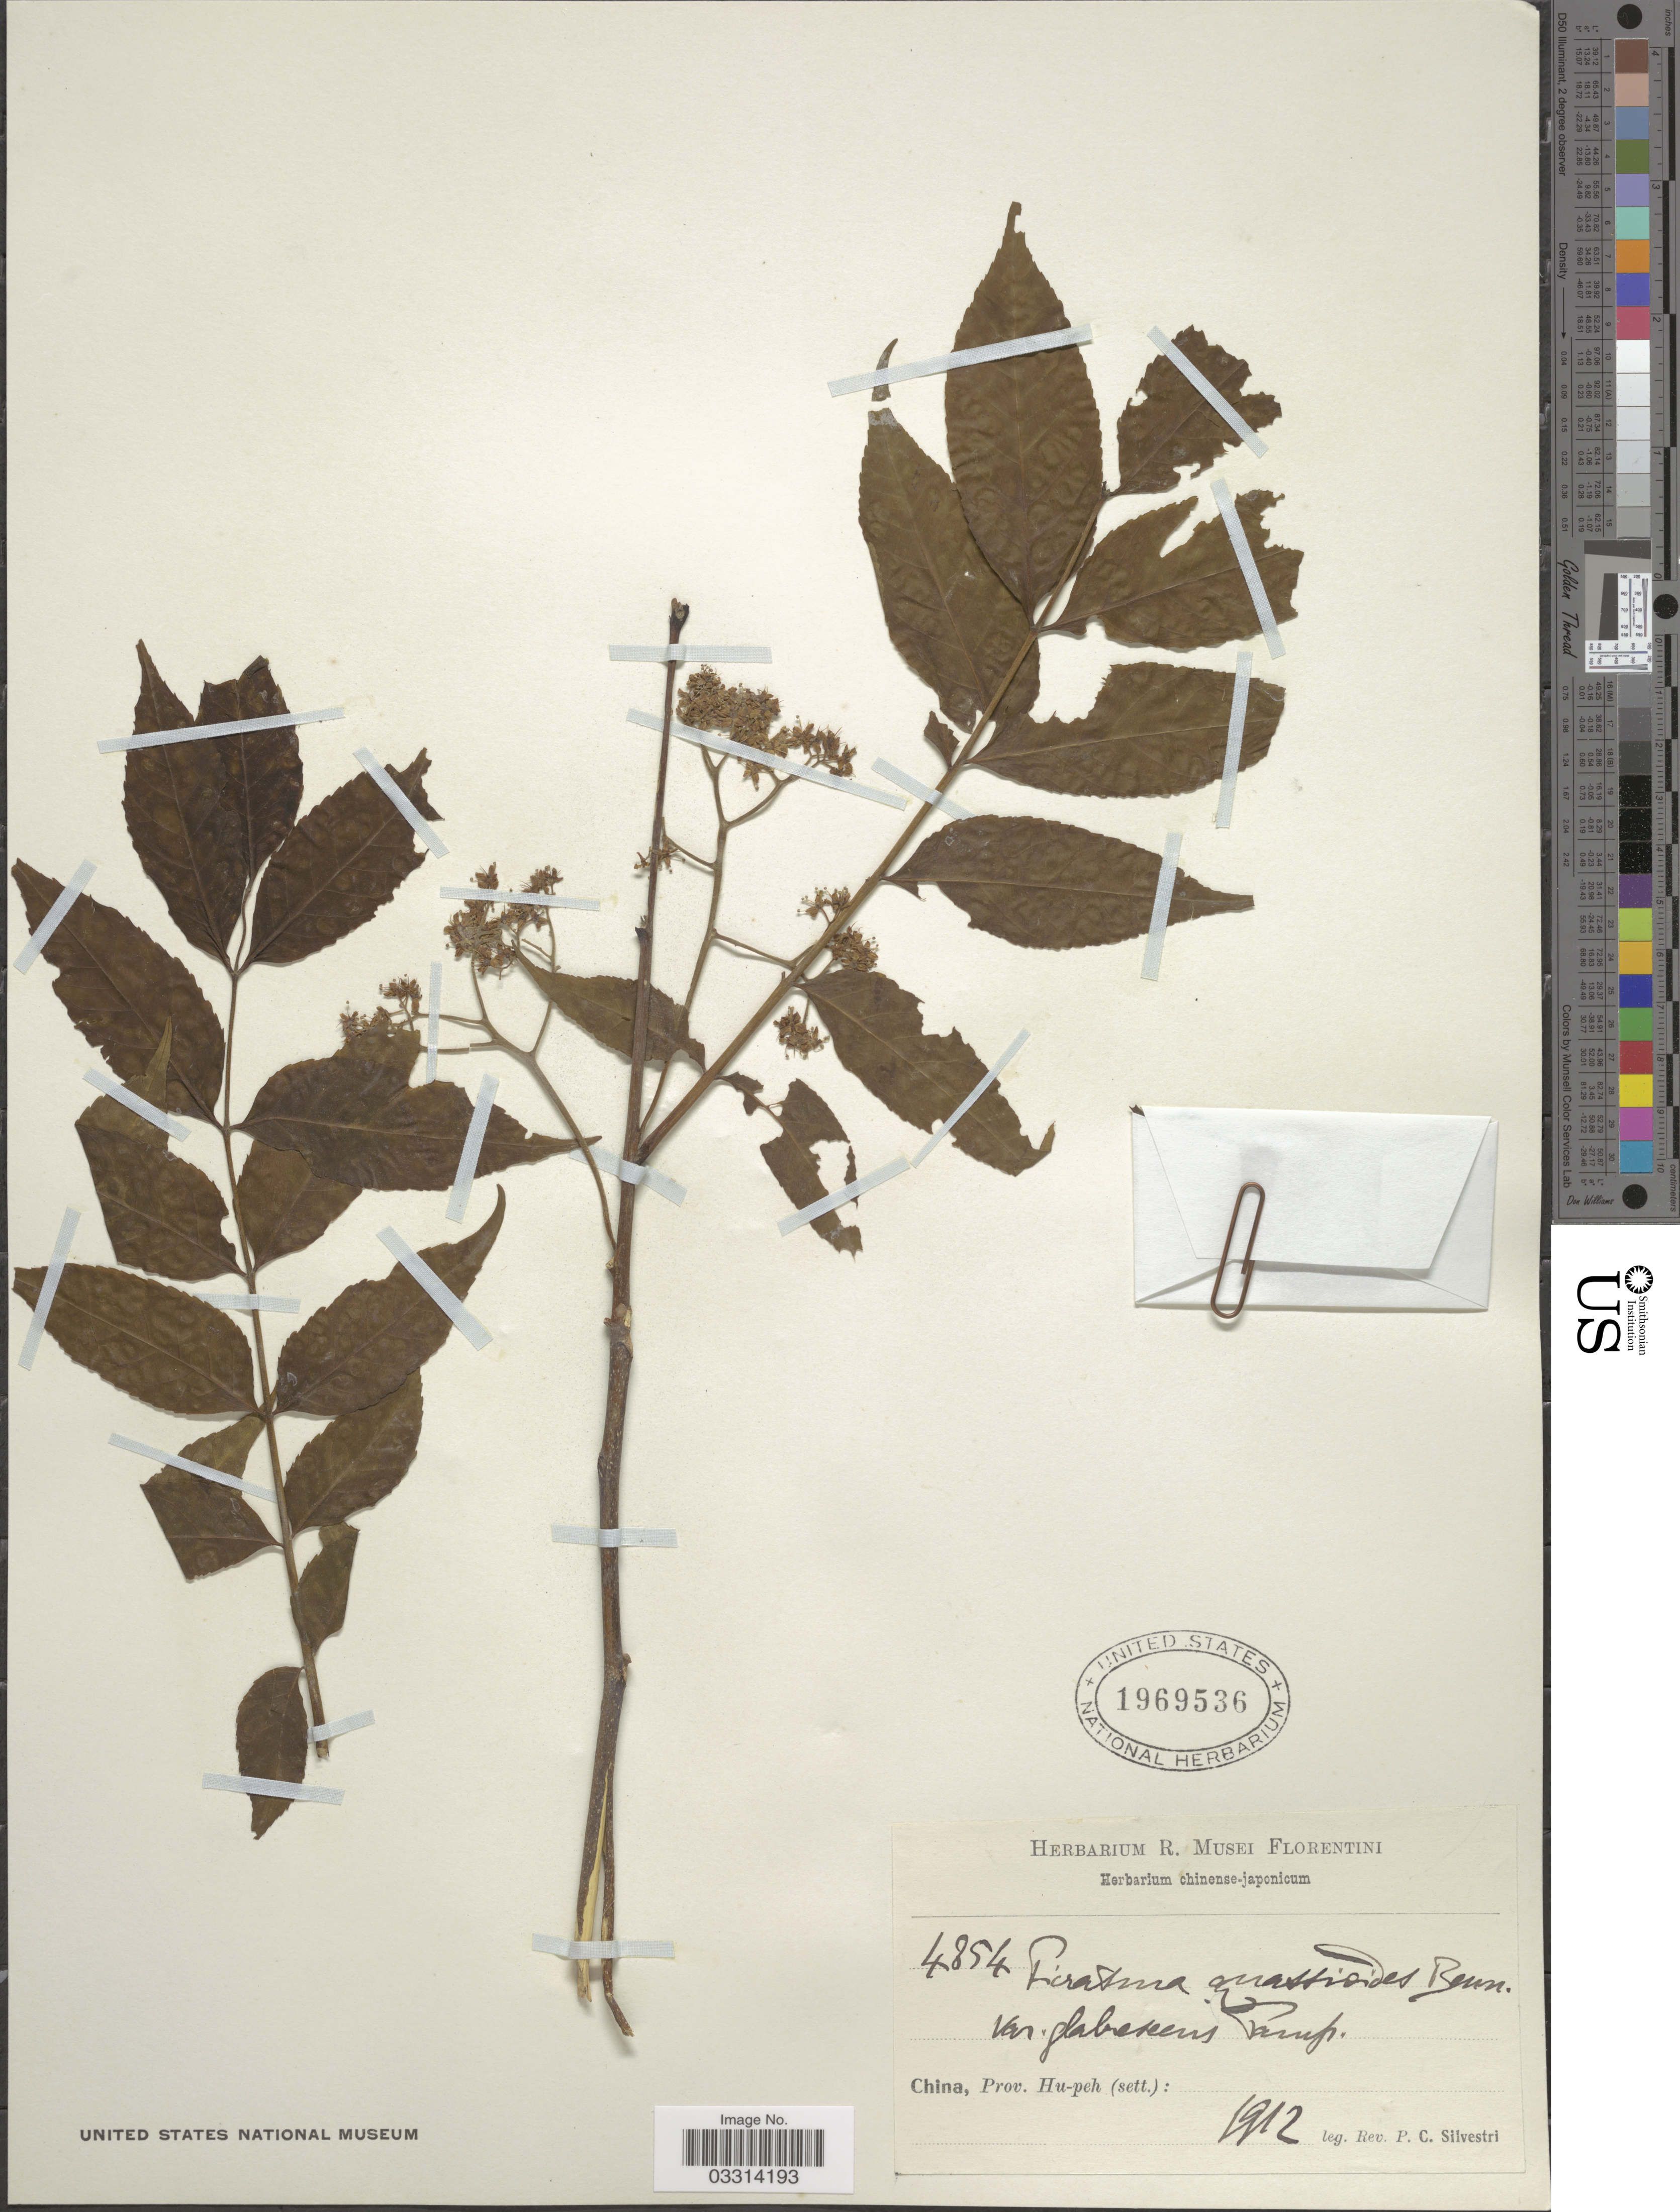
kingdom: Plantae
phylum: Tracheophyta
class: Magnoliopsida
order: Sapindales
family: Simaroubaceae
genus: Picrasma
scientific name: Picrasma quassioides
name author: (D. Don) Benn.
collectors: P. Silvestri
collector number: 4854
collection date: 1912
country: China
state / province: Hubei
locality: Prov. Hu-peh.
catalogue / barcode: US 1969536